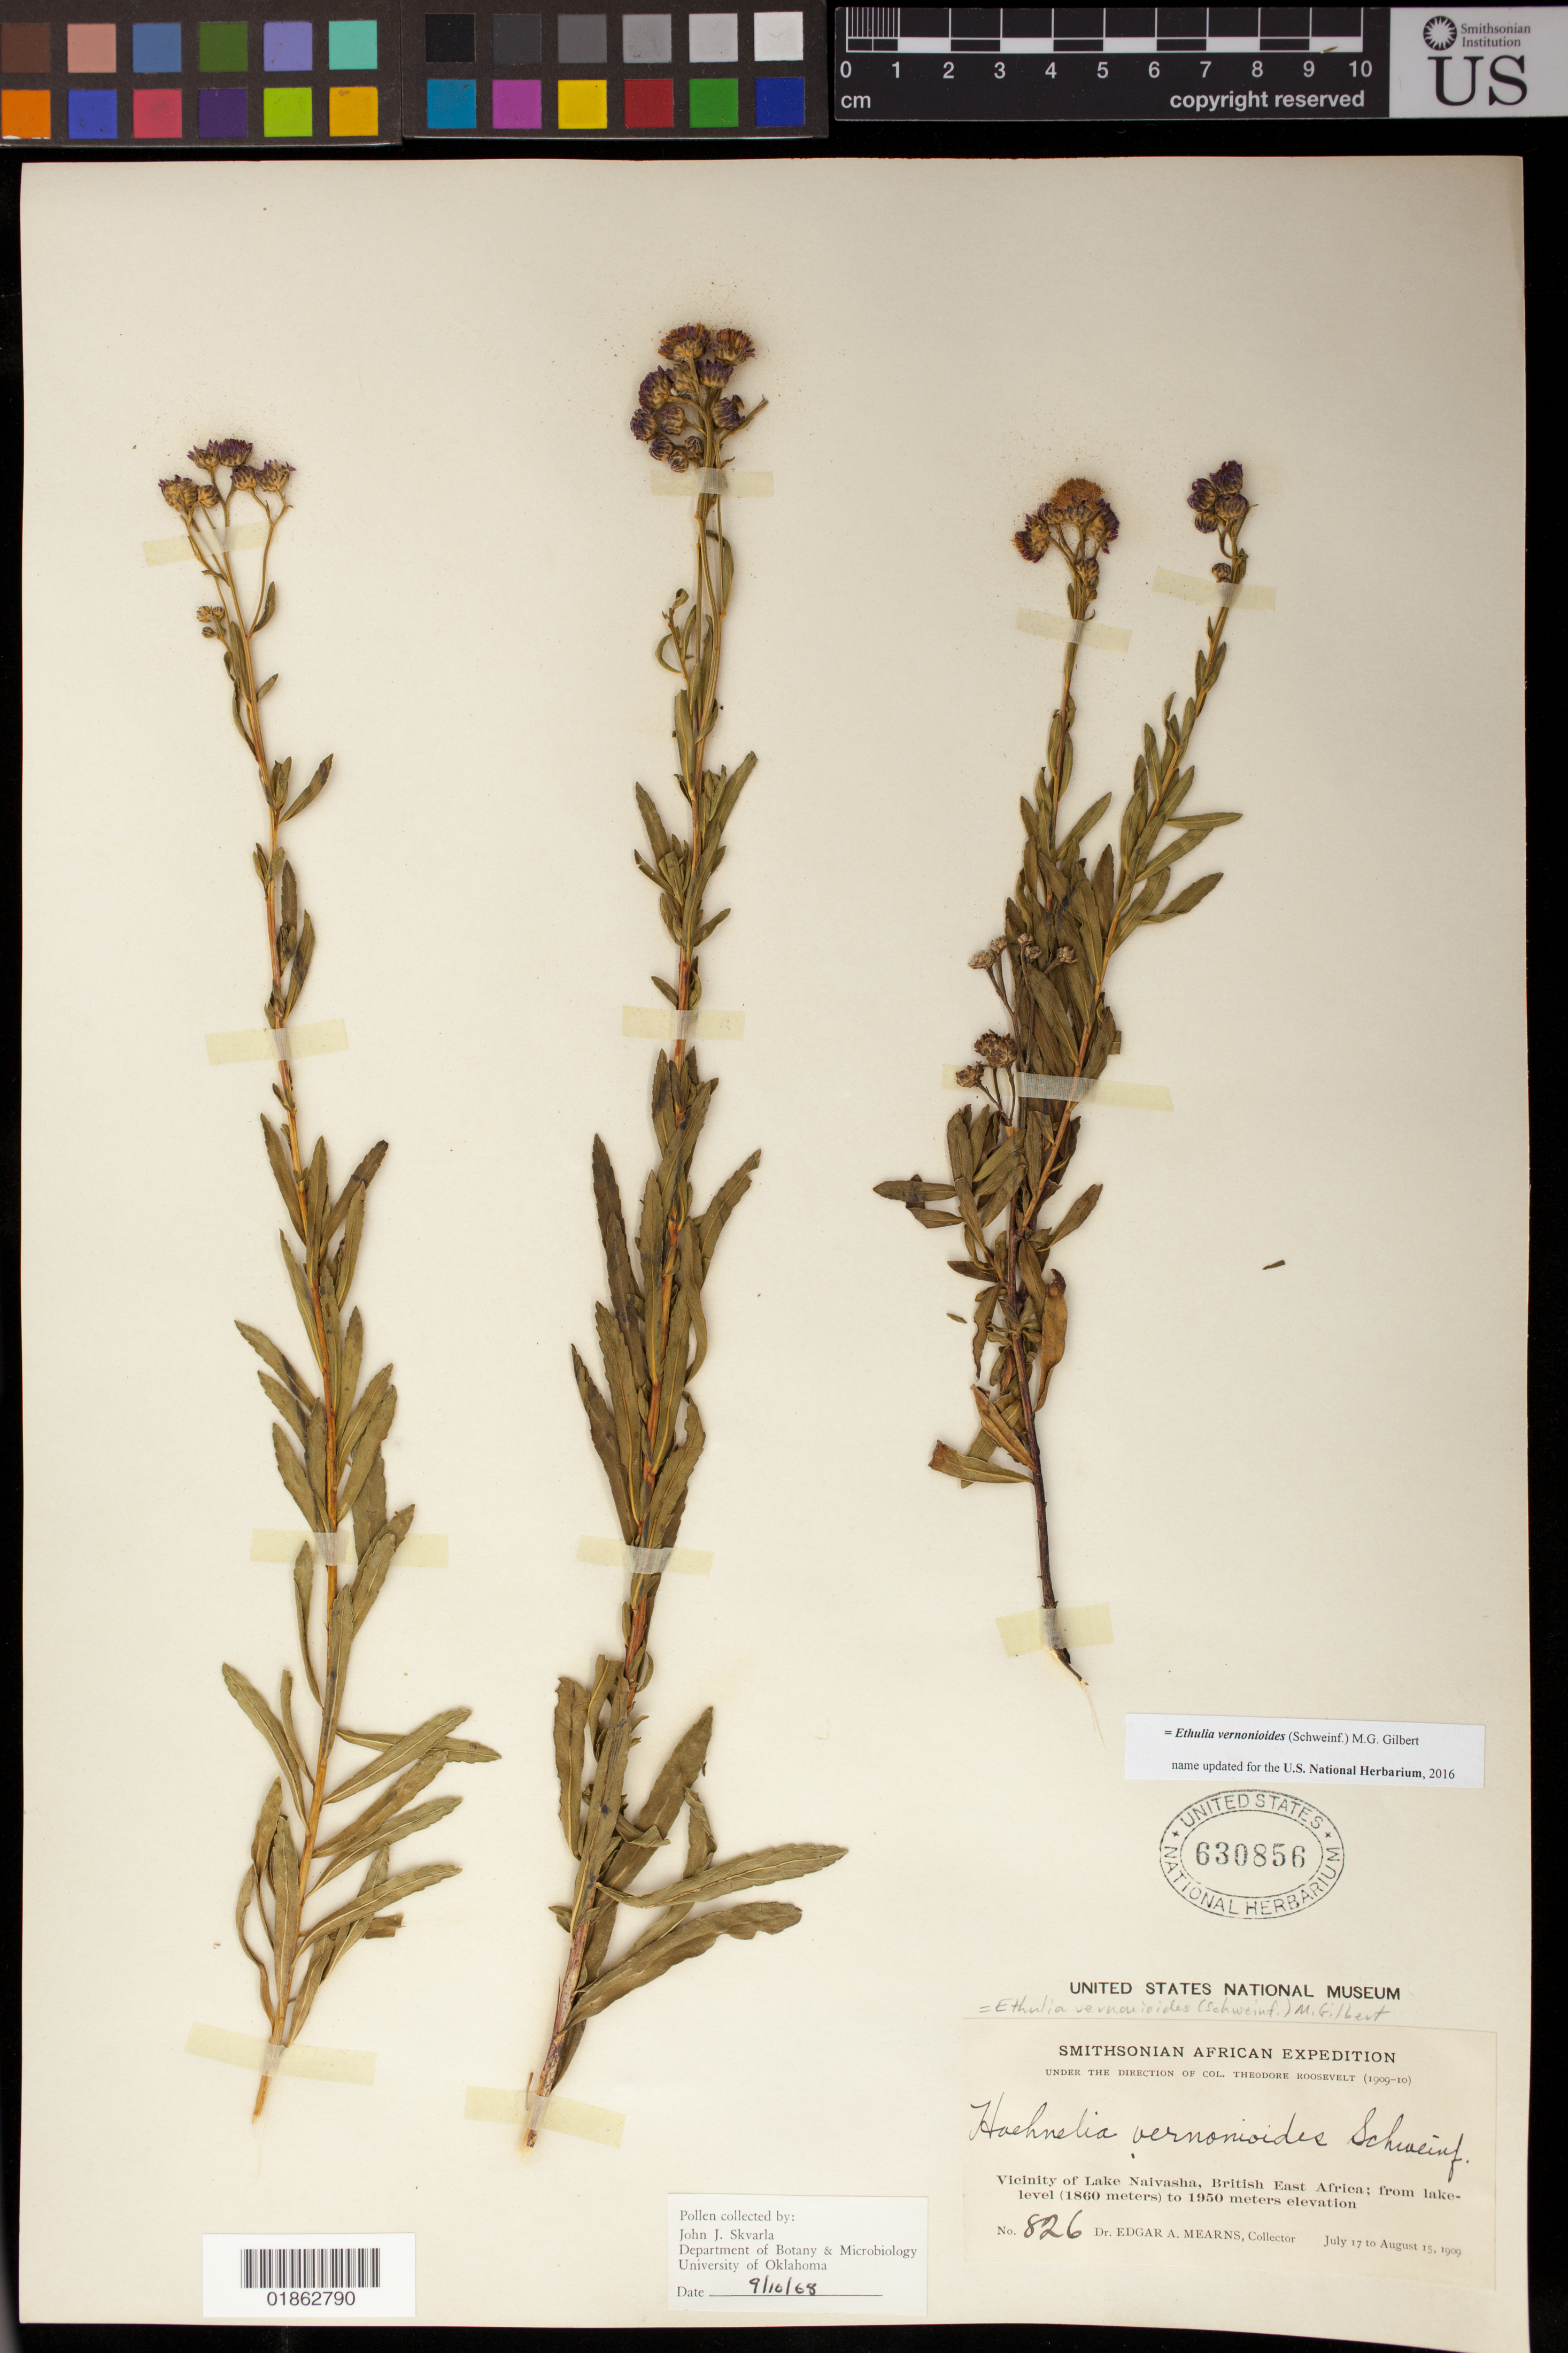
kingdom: Plantae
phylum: Tracheophyta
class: Magnoliopsida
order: Asterales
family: Asteraceae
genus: Ethulia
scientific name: Ethulia vernonioides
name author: (Schweinf.) M.G. Gilbert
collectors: E. A. Mearns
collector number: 826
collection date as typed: July 17 to August 15, 1909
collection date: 1909-07-17/1909-08-15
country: Kenya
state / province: Nakuru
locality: Vicinity of Lake Naivasha, British East Africa.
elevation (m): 1860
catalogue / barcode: US 630856